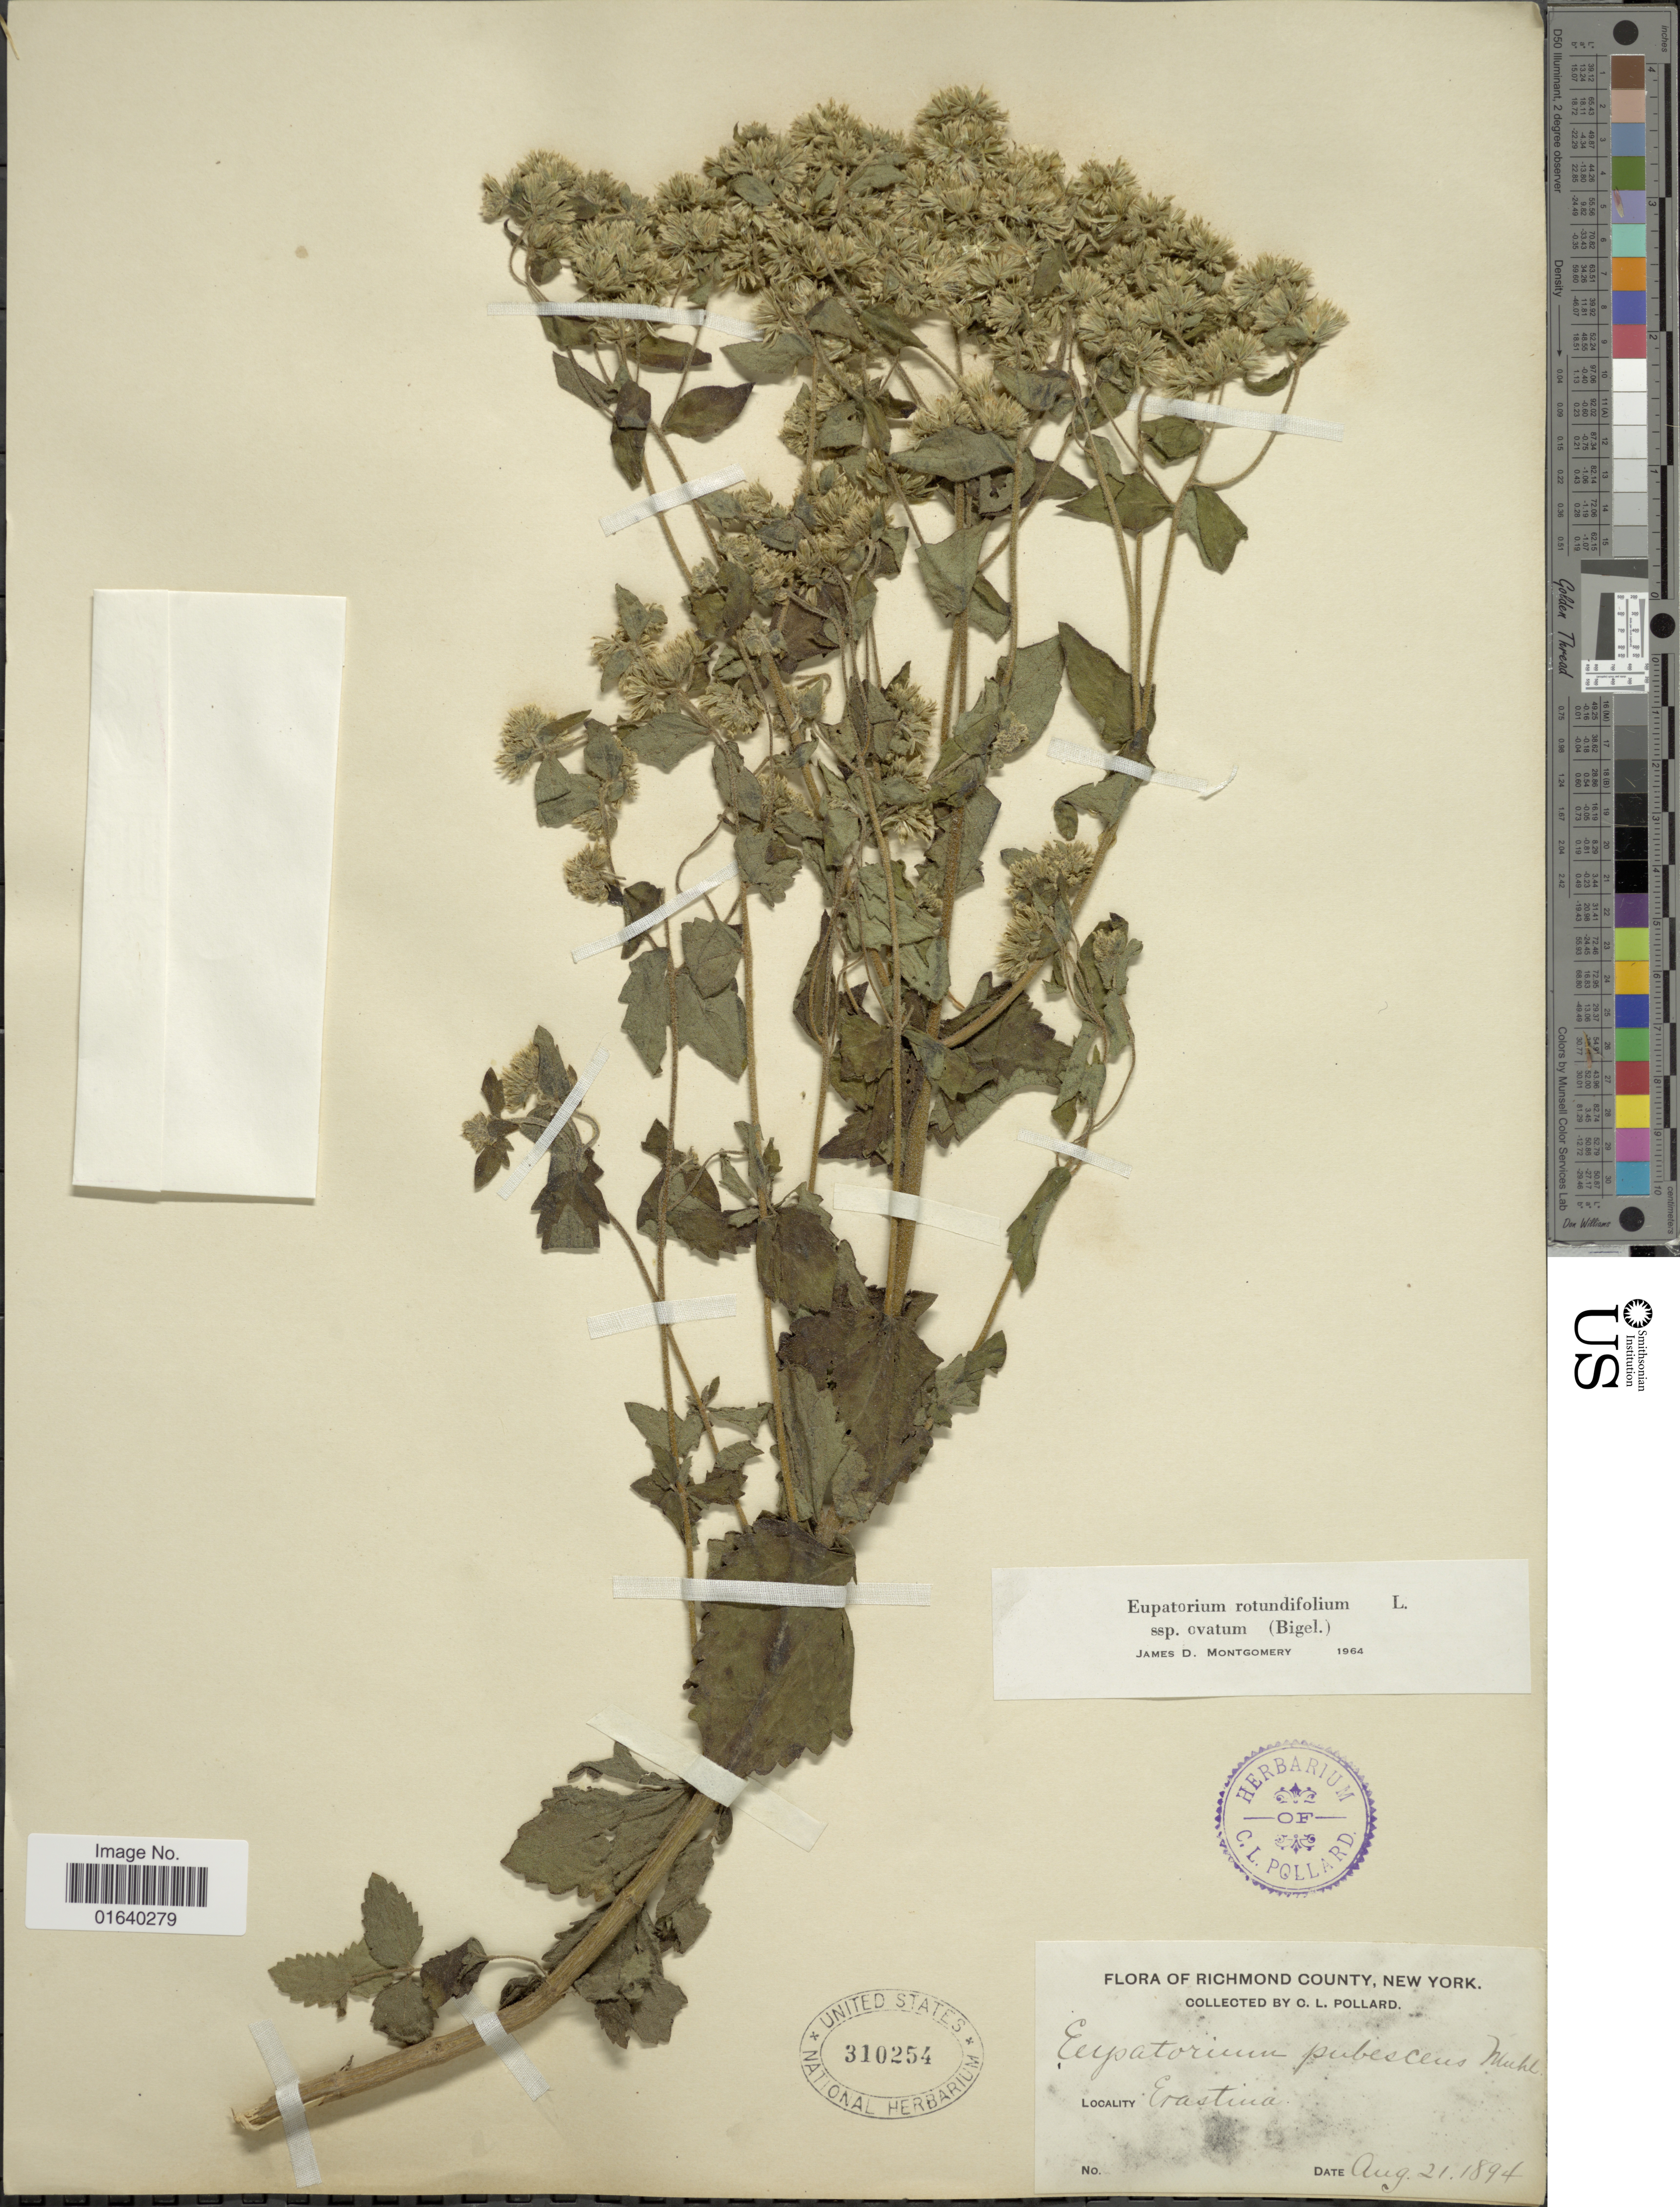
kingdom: Plantae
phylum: Tracheophyta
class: Magnoliopsida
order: Asterales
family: Asteraceae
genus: Eupatorium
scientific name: Eupatorium rotundifolium var. ovatum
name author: (Bigelow) J.D. Montgom. & Fairbrothers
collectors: C. L. Pollard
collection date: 1894-08-21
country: United States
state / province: New York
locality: Richmond County, Erastina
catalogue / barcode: US 310254